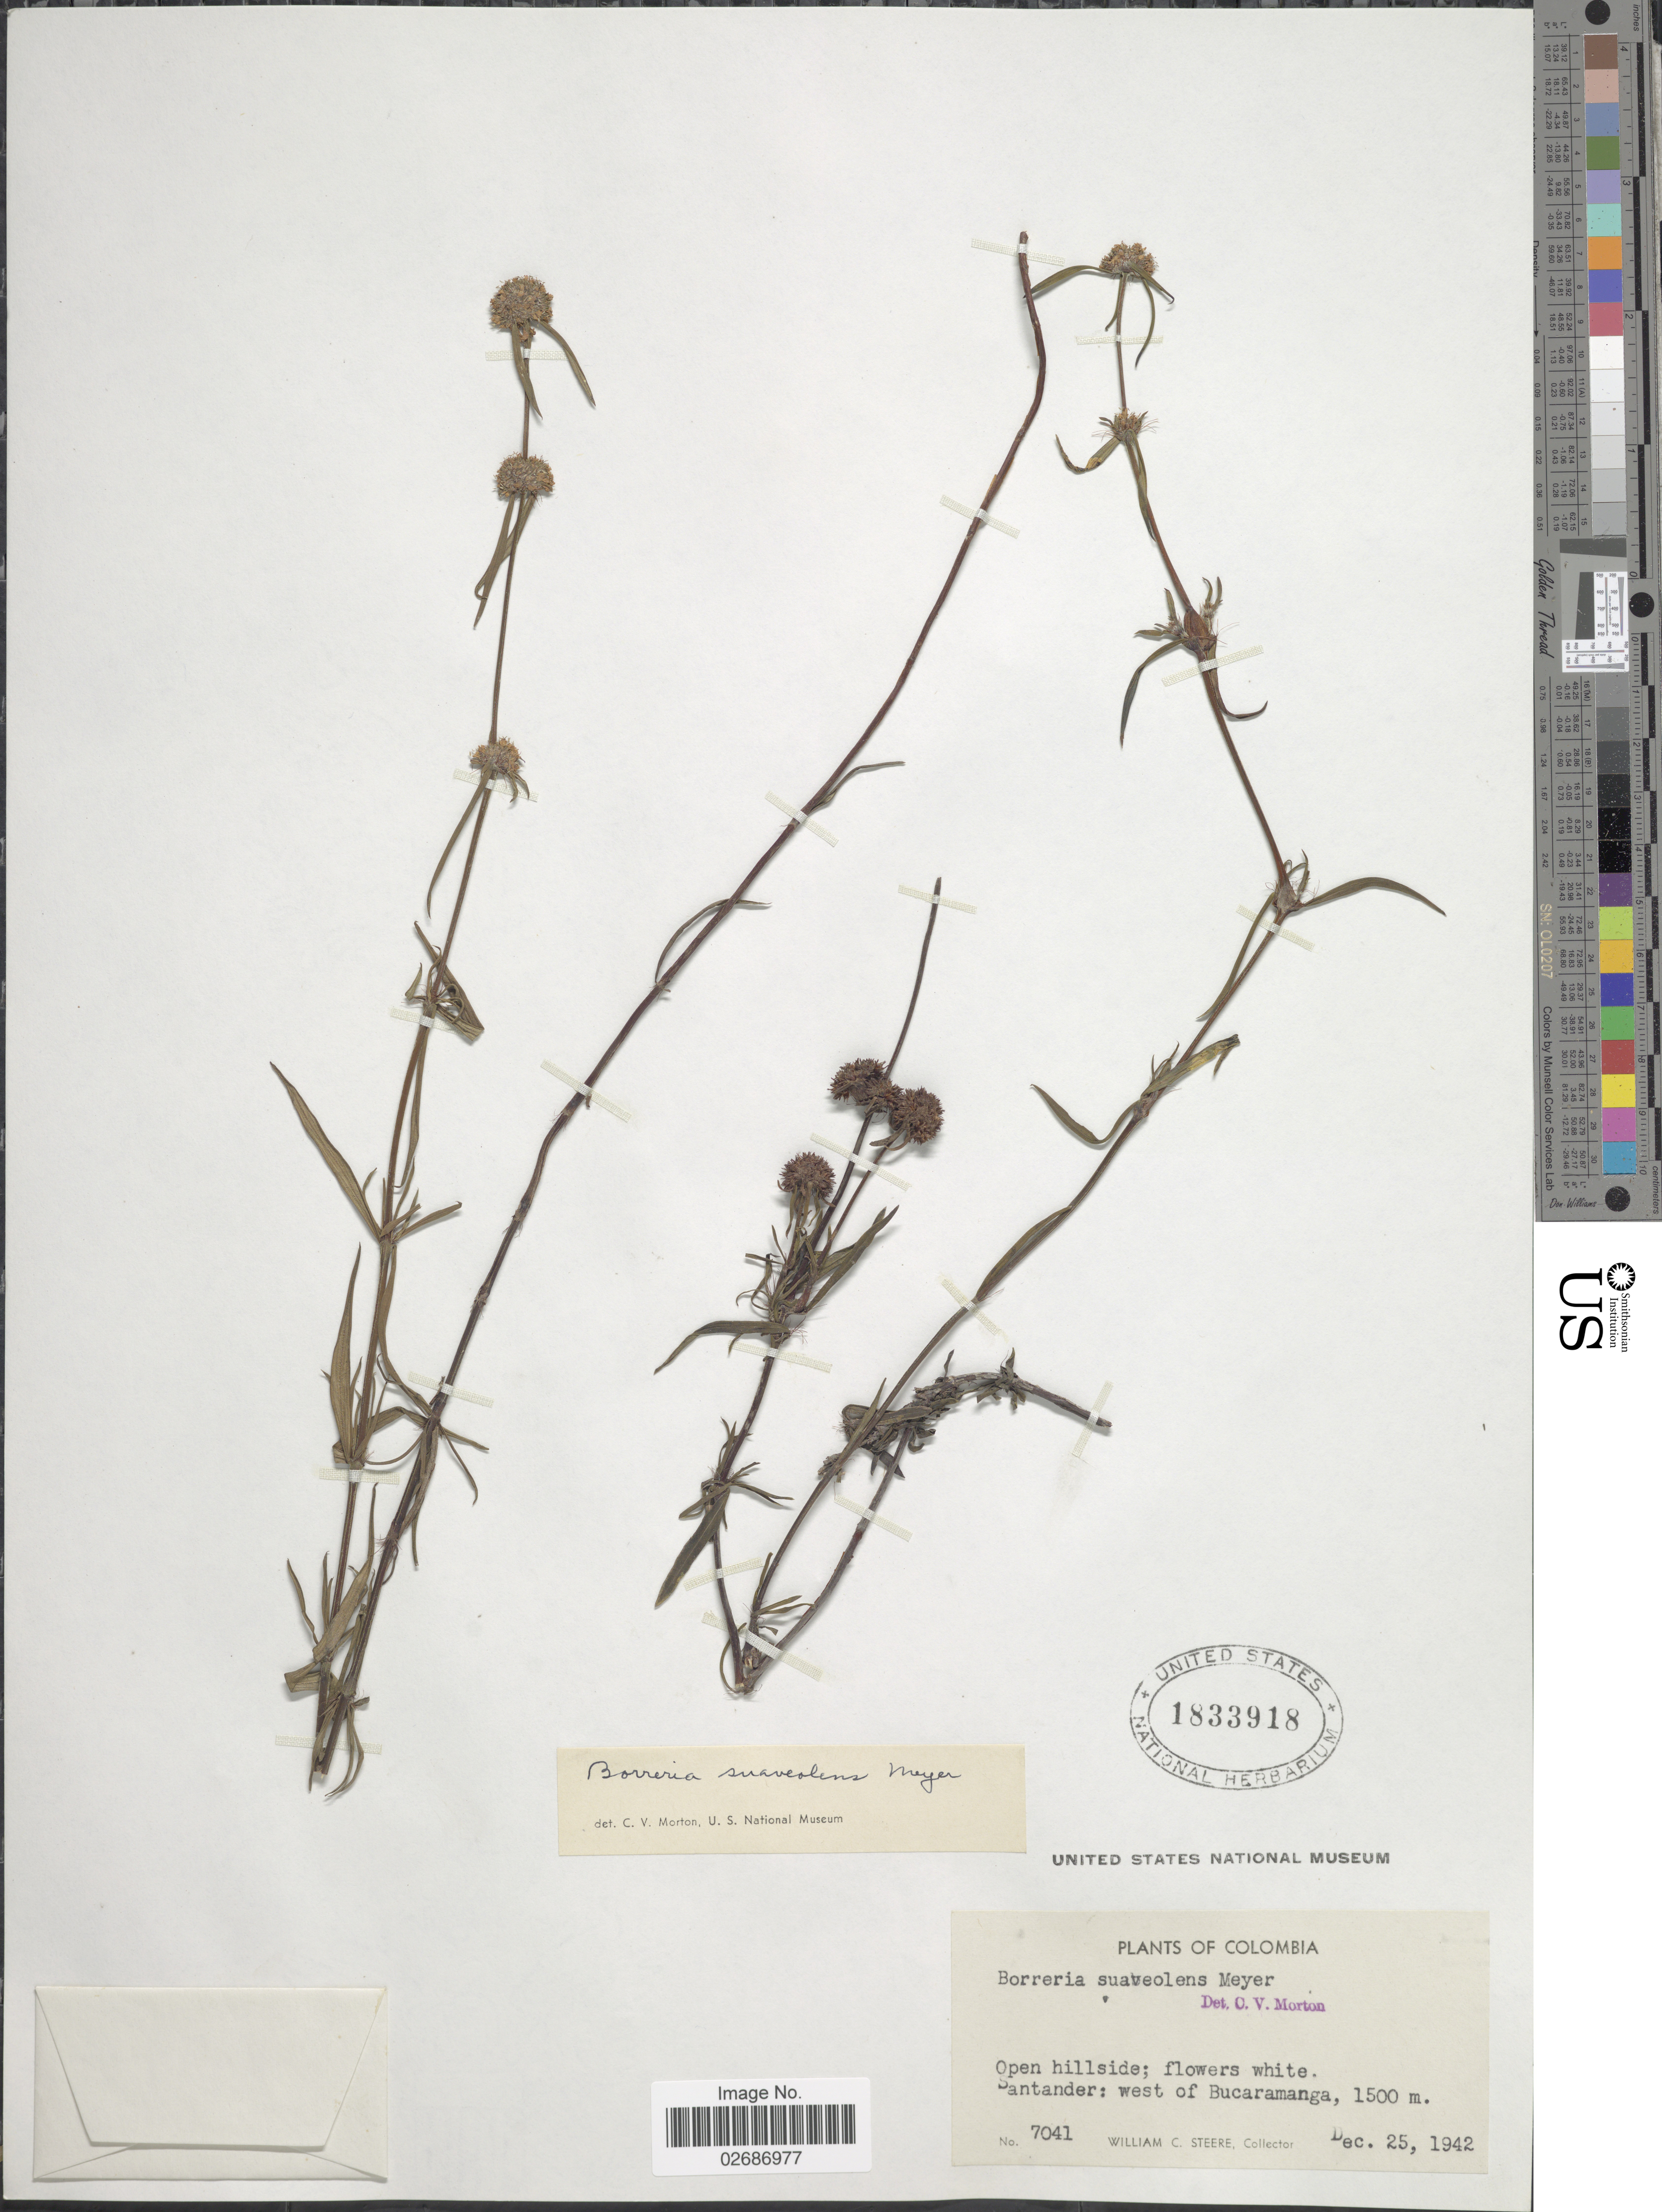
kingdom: Plantae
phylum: Tracheophyta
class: Magnoliopsida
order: Gentianales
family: Rubiaceae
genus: Borreria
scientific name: Borreria suaveolens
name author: G. Mey.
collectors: W. C. Steere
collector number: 7041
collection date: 1942-12-25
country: Colombia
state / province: Santander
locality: Open hillside; west of Bucaramanga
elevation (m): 1500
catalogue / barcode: US 1833918